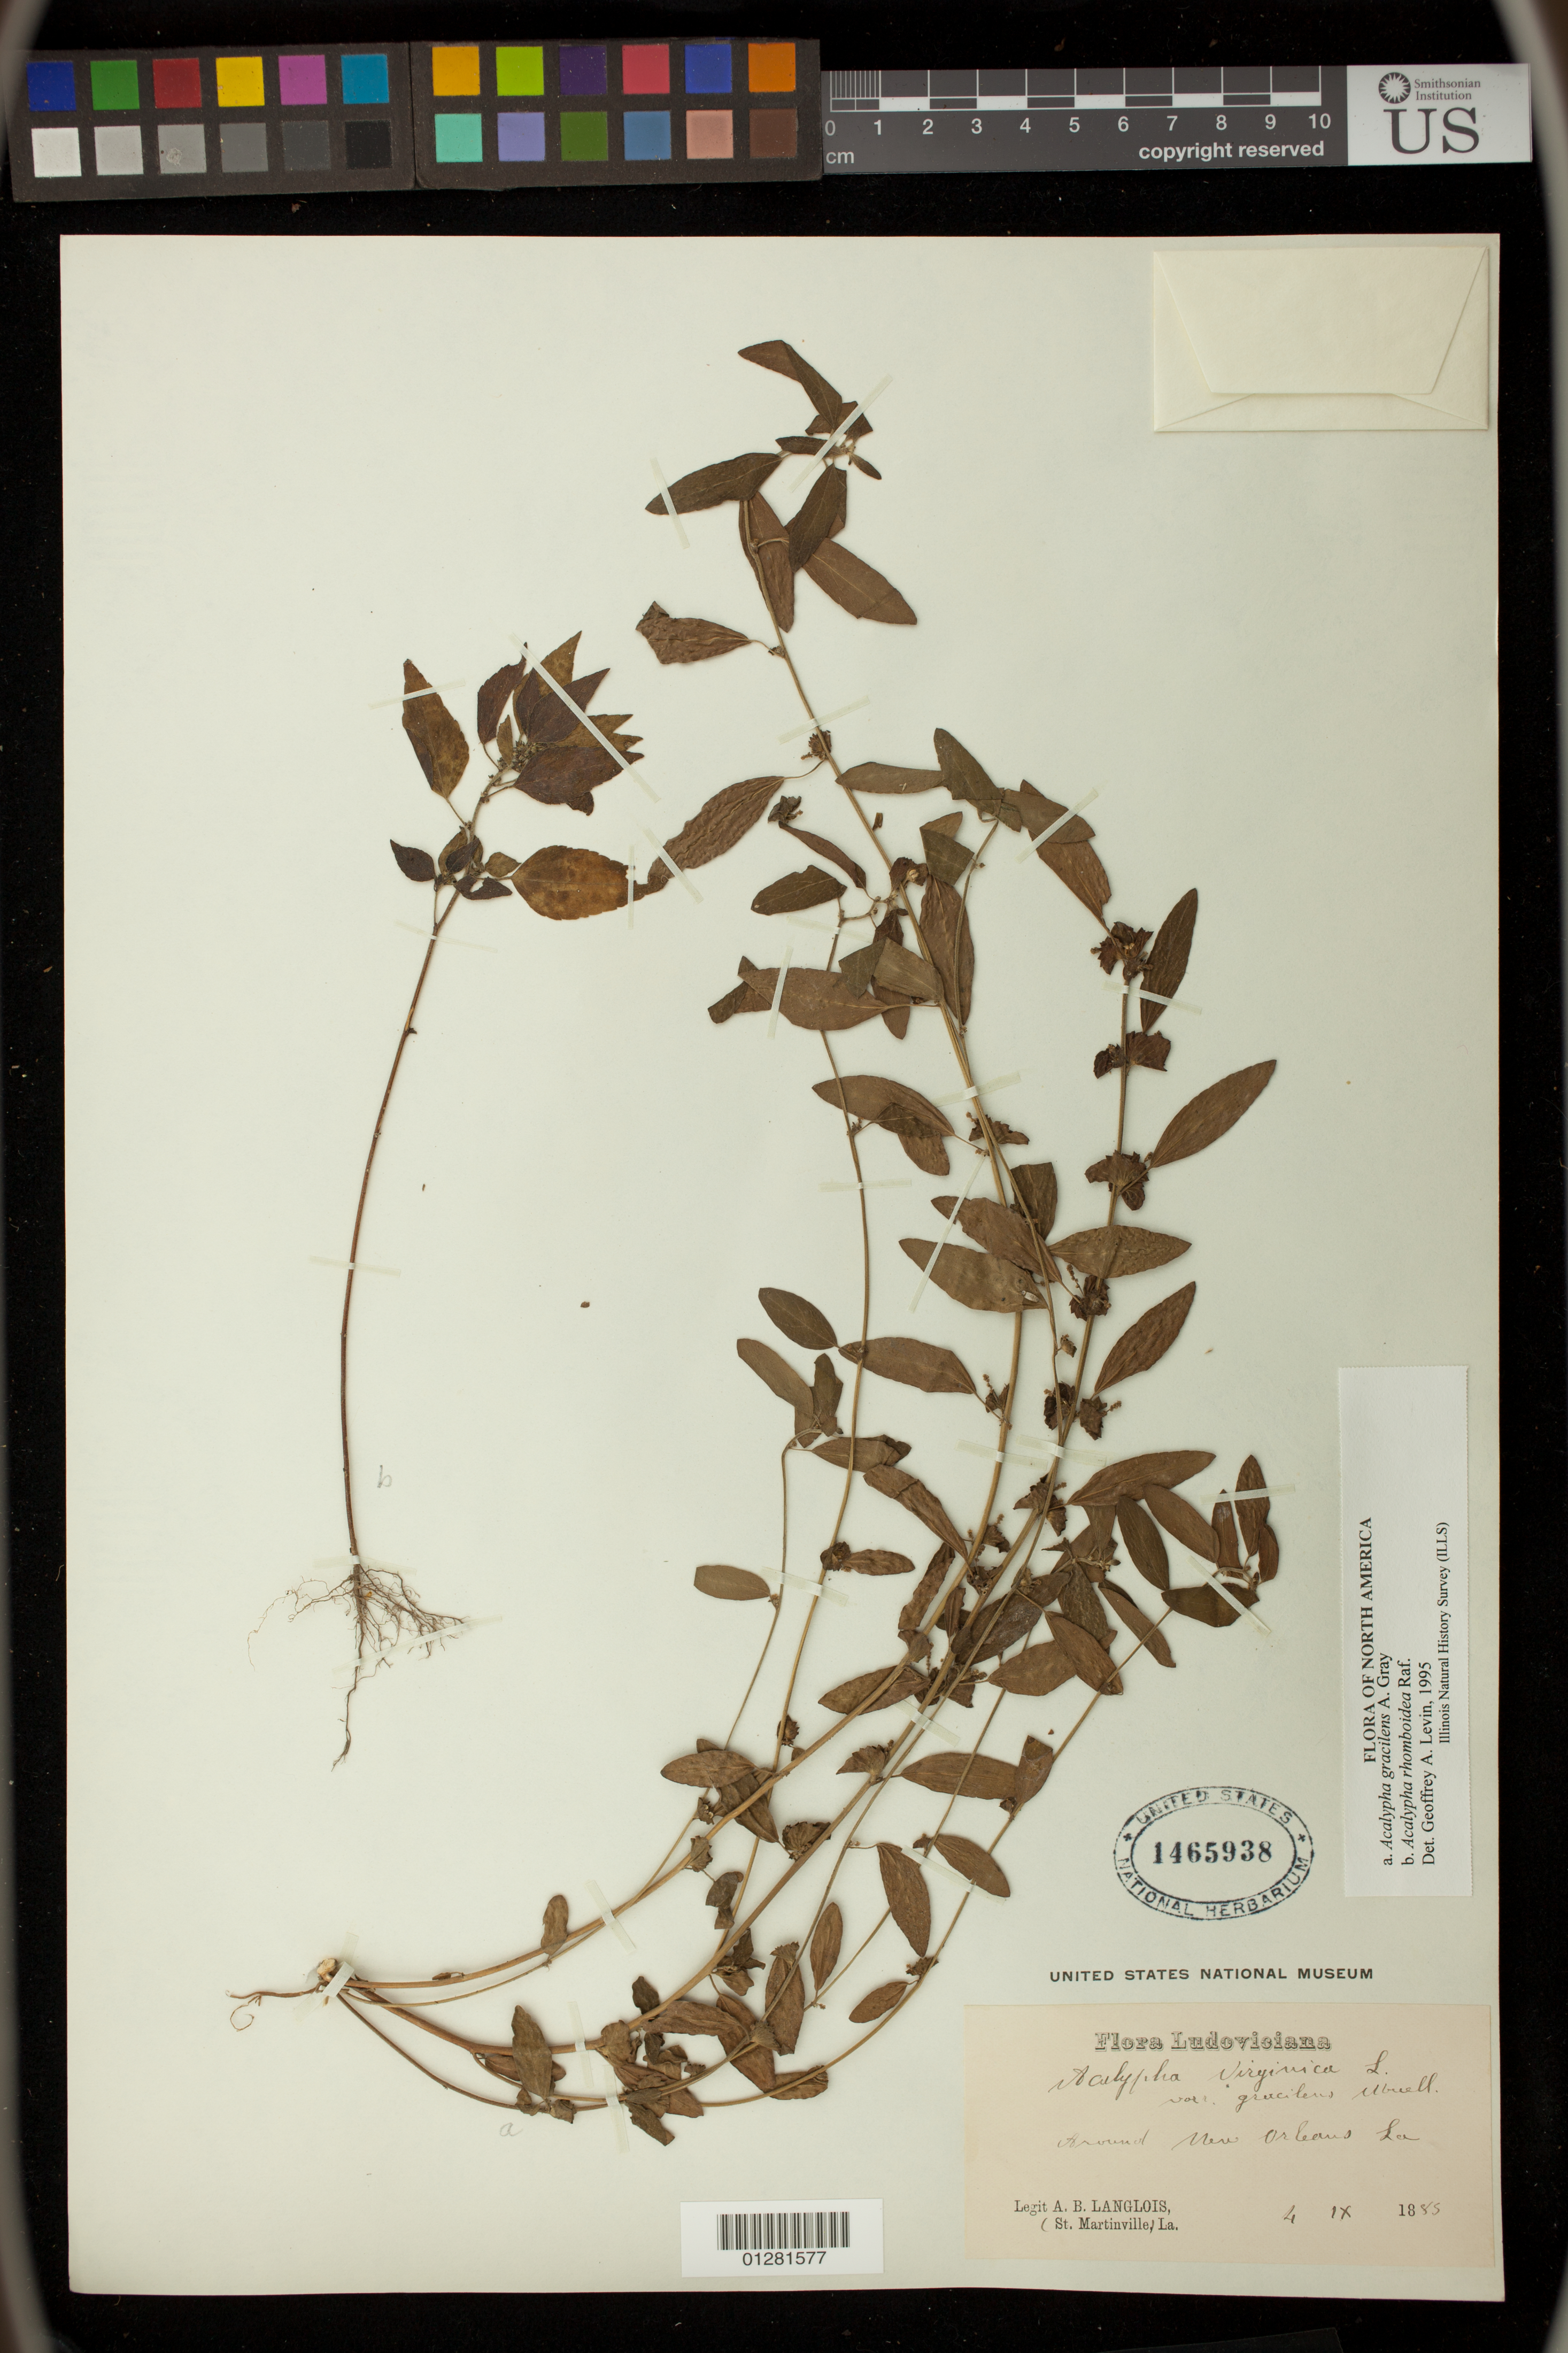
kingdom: Plantae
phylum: Tracheophyta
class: Magnoliopsida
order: Malpighiales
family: Euphorbiaceae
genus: Acalypha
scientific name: Acalypha gracilens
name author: A. Gray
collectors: A. Langlois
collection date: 1885-09-04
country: United States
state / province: Louisiana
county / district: Orleans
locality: Around New Orleans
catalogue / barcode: US 1465938